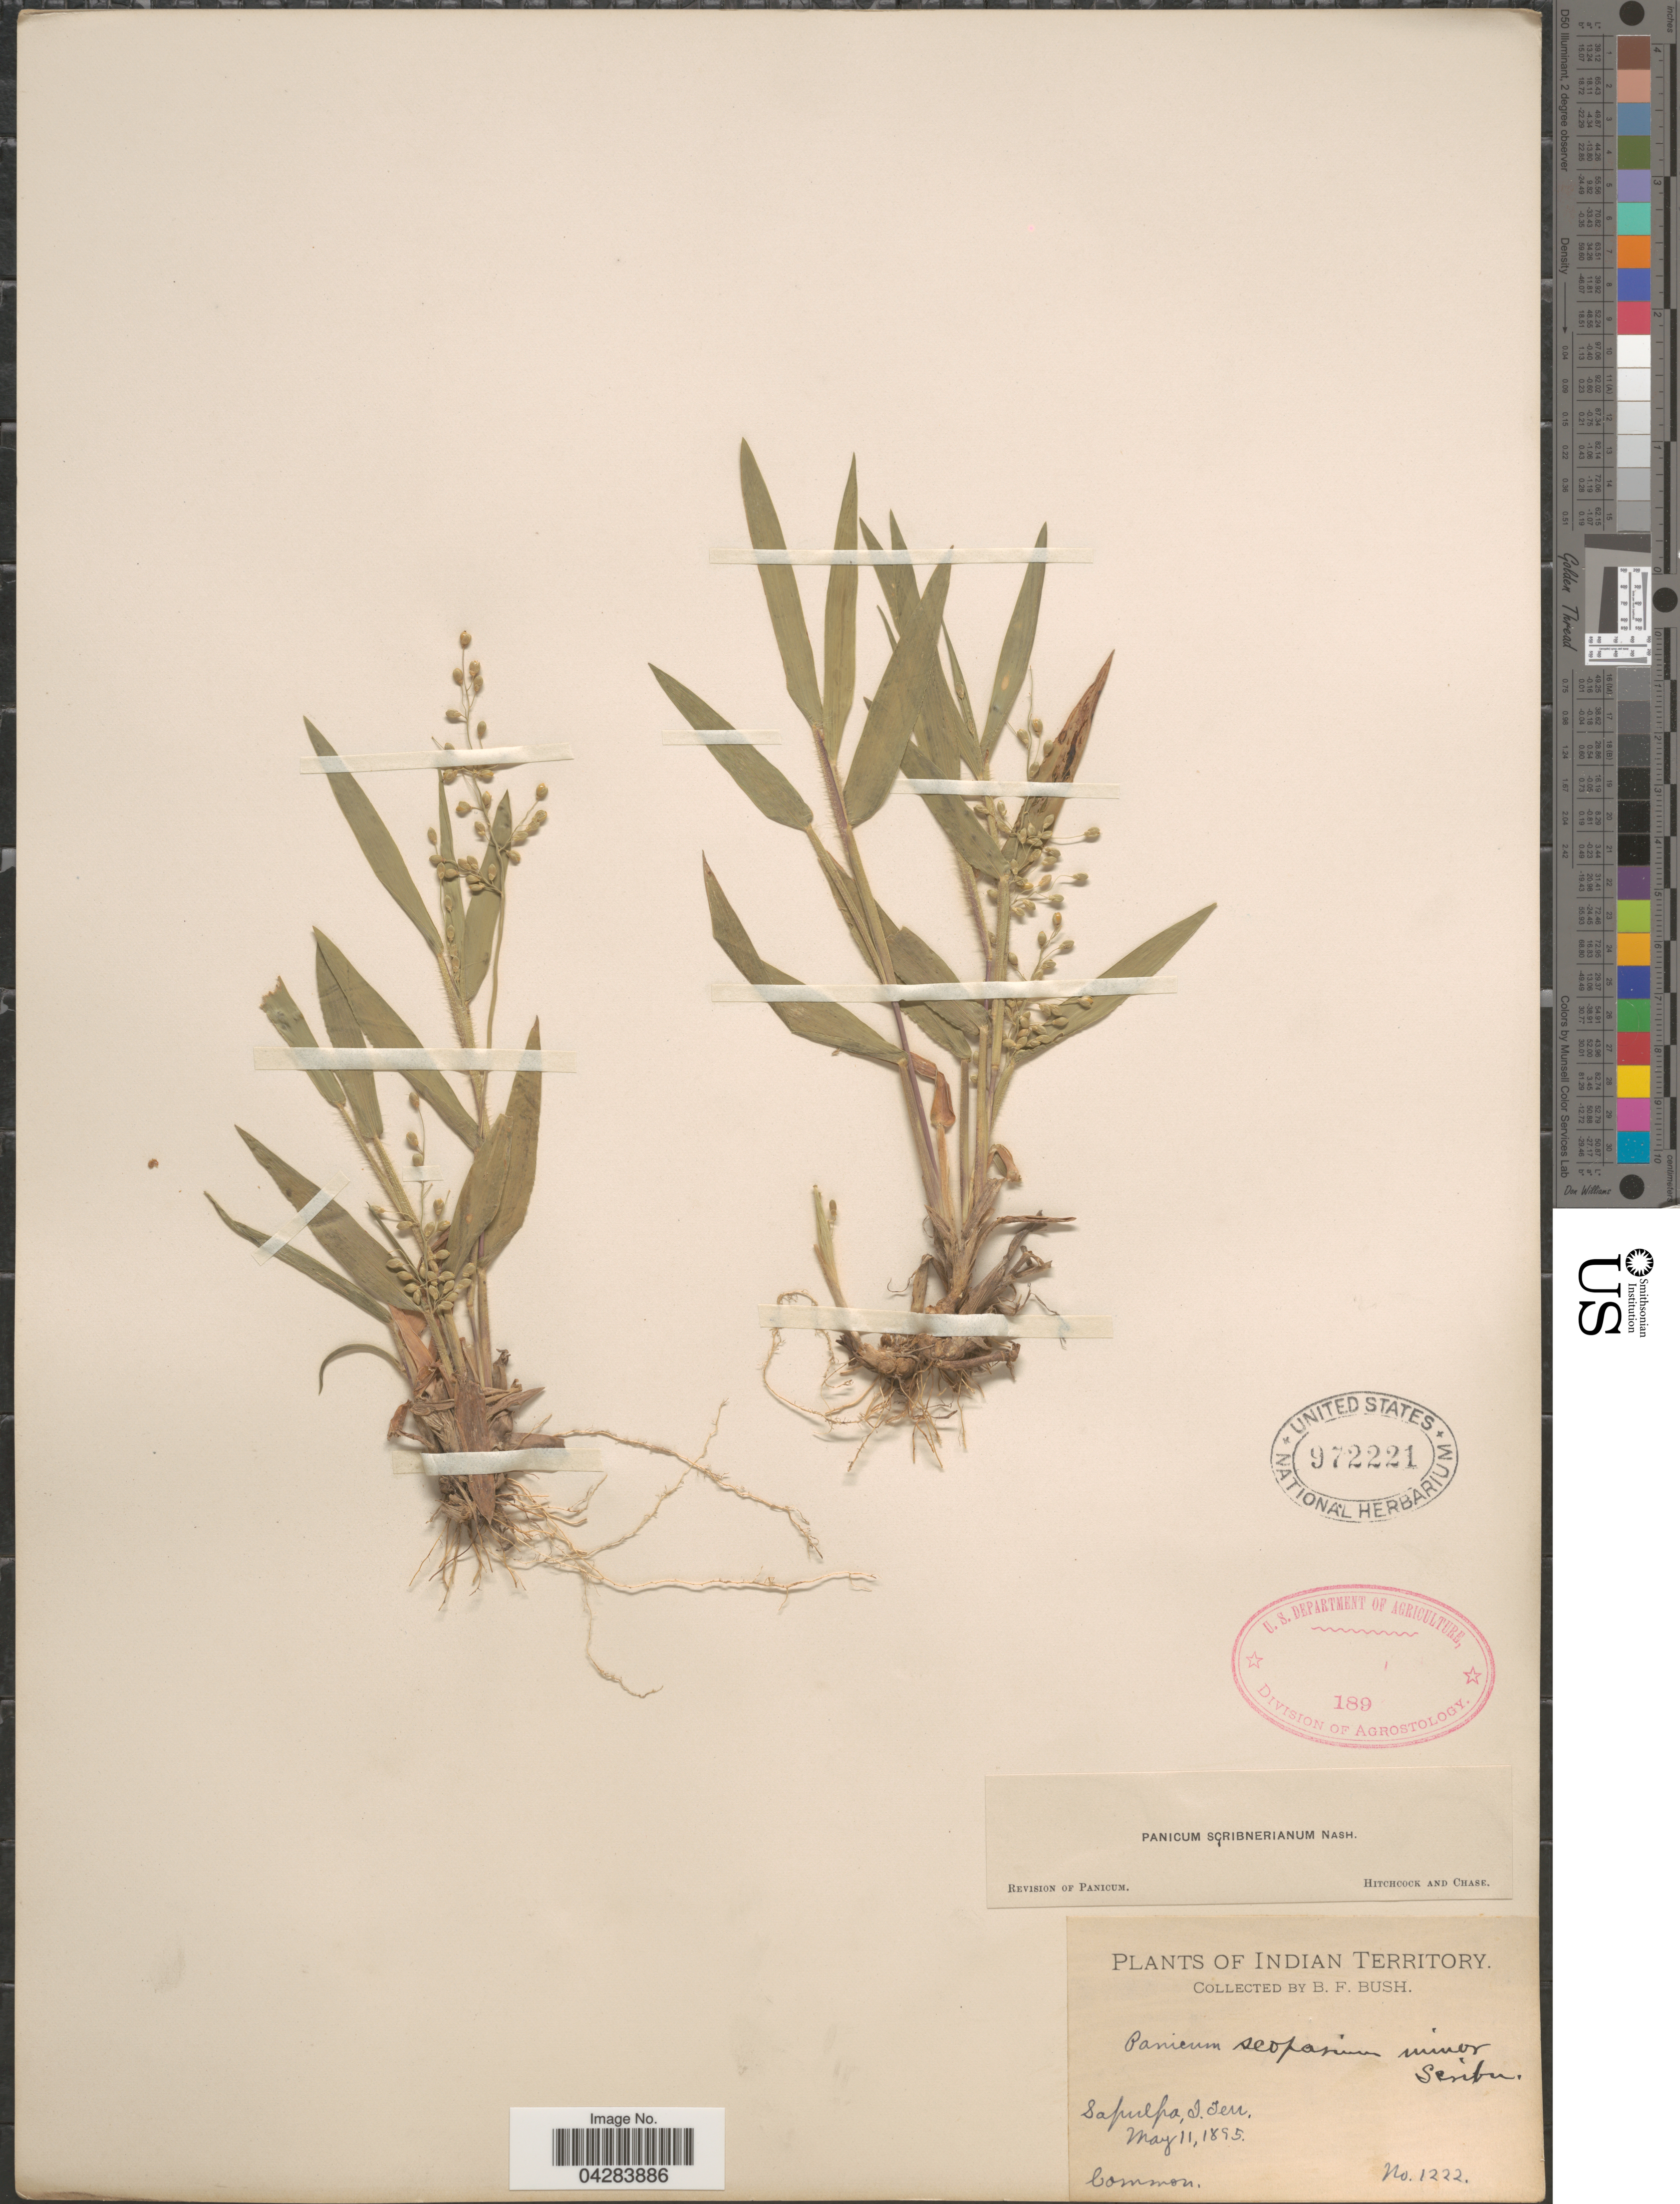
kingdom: Plantae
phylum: Tracheophyta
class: Liliopsida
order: Poales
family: Poaceae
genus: Dichanthelium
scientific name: Dichanthelium oligosanthes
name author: (Schult.) Gould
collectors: B. F. Bush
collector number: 1222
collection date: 1895-05-11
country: United States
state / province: Oklahoma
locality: Indian Territory. Sapulpa, I. Terr.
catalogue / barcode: US 972221